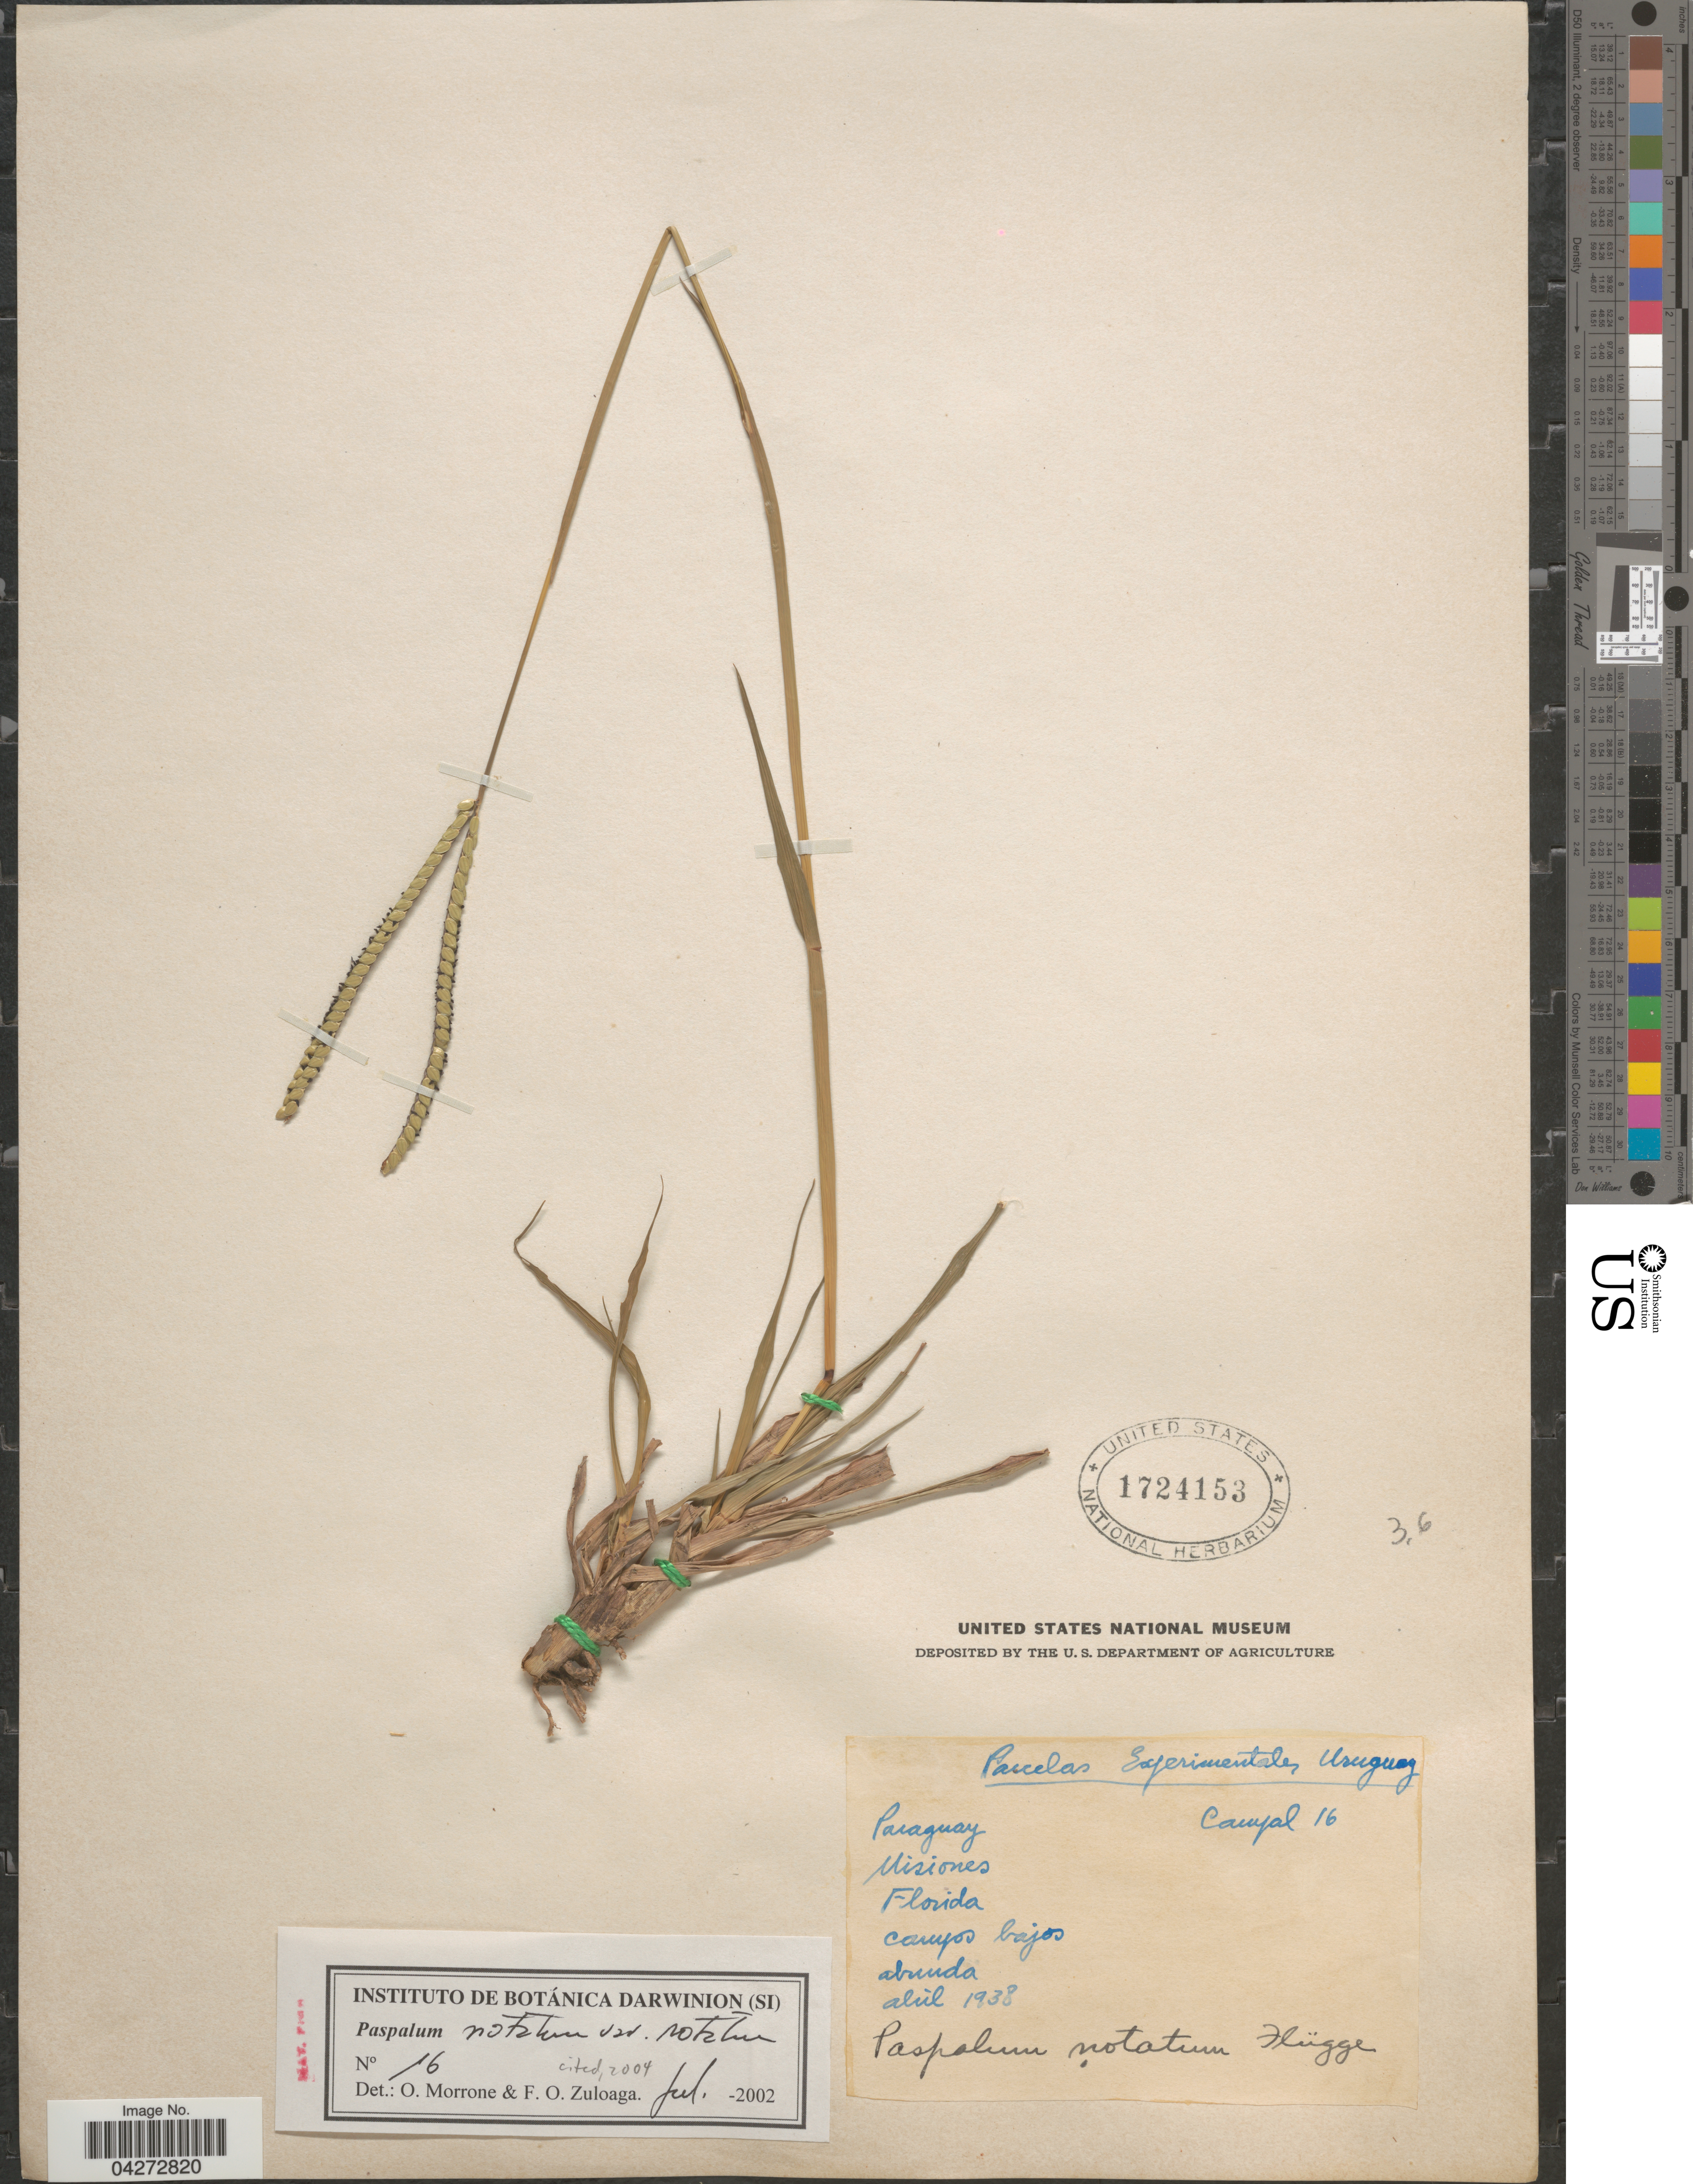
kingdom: Plantae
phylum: Tracheophyta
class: Liliopsida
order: Poales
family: Poaceae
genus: Paspalum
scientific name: Paspalum notatum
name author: Flüggé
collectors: -- Campal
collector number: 16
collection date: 1938-04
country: Paraguay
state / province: Misiones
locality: Misiones. Florida. Campos bajos.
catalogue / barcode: US 1724153